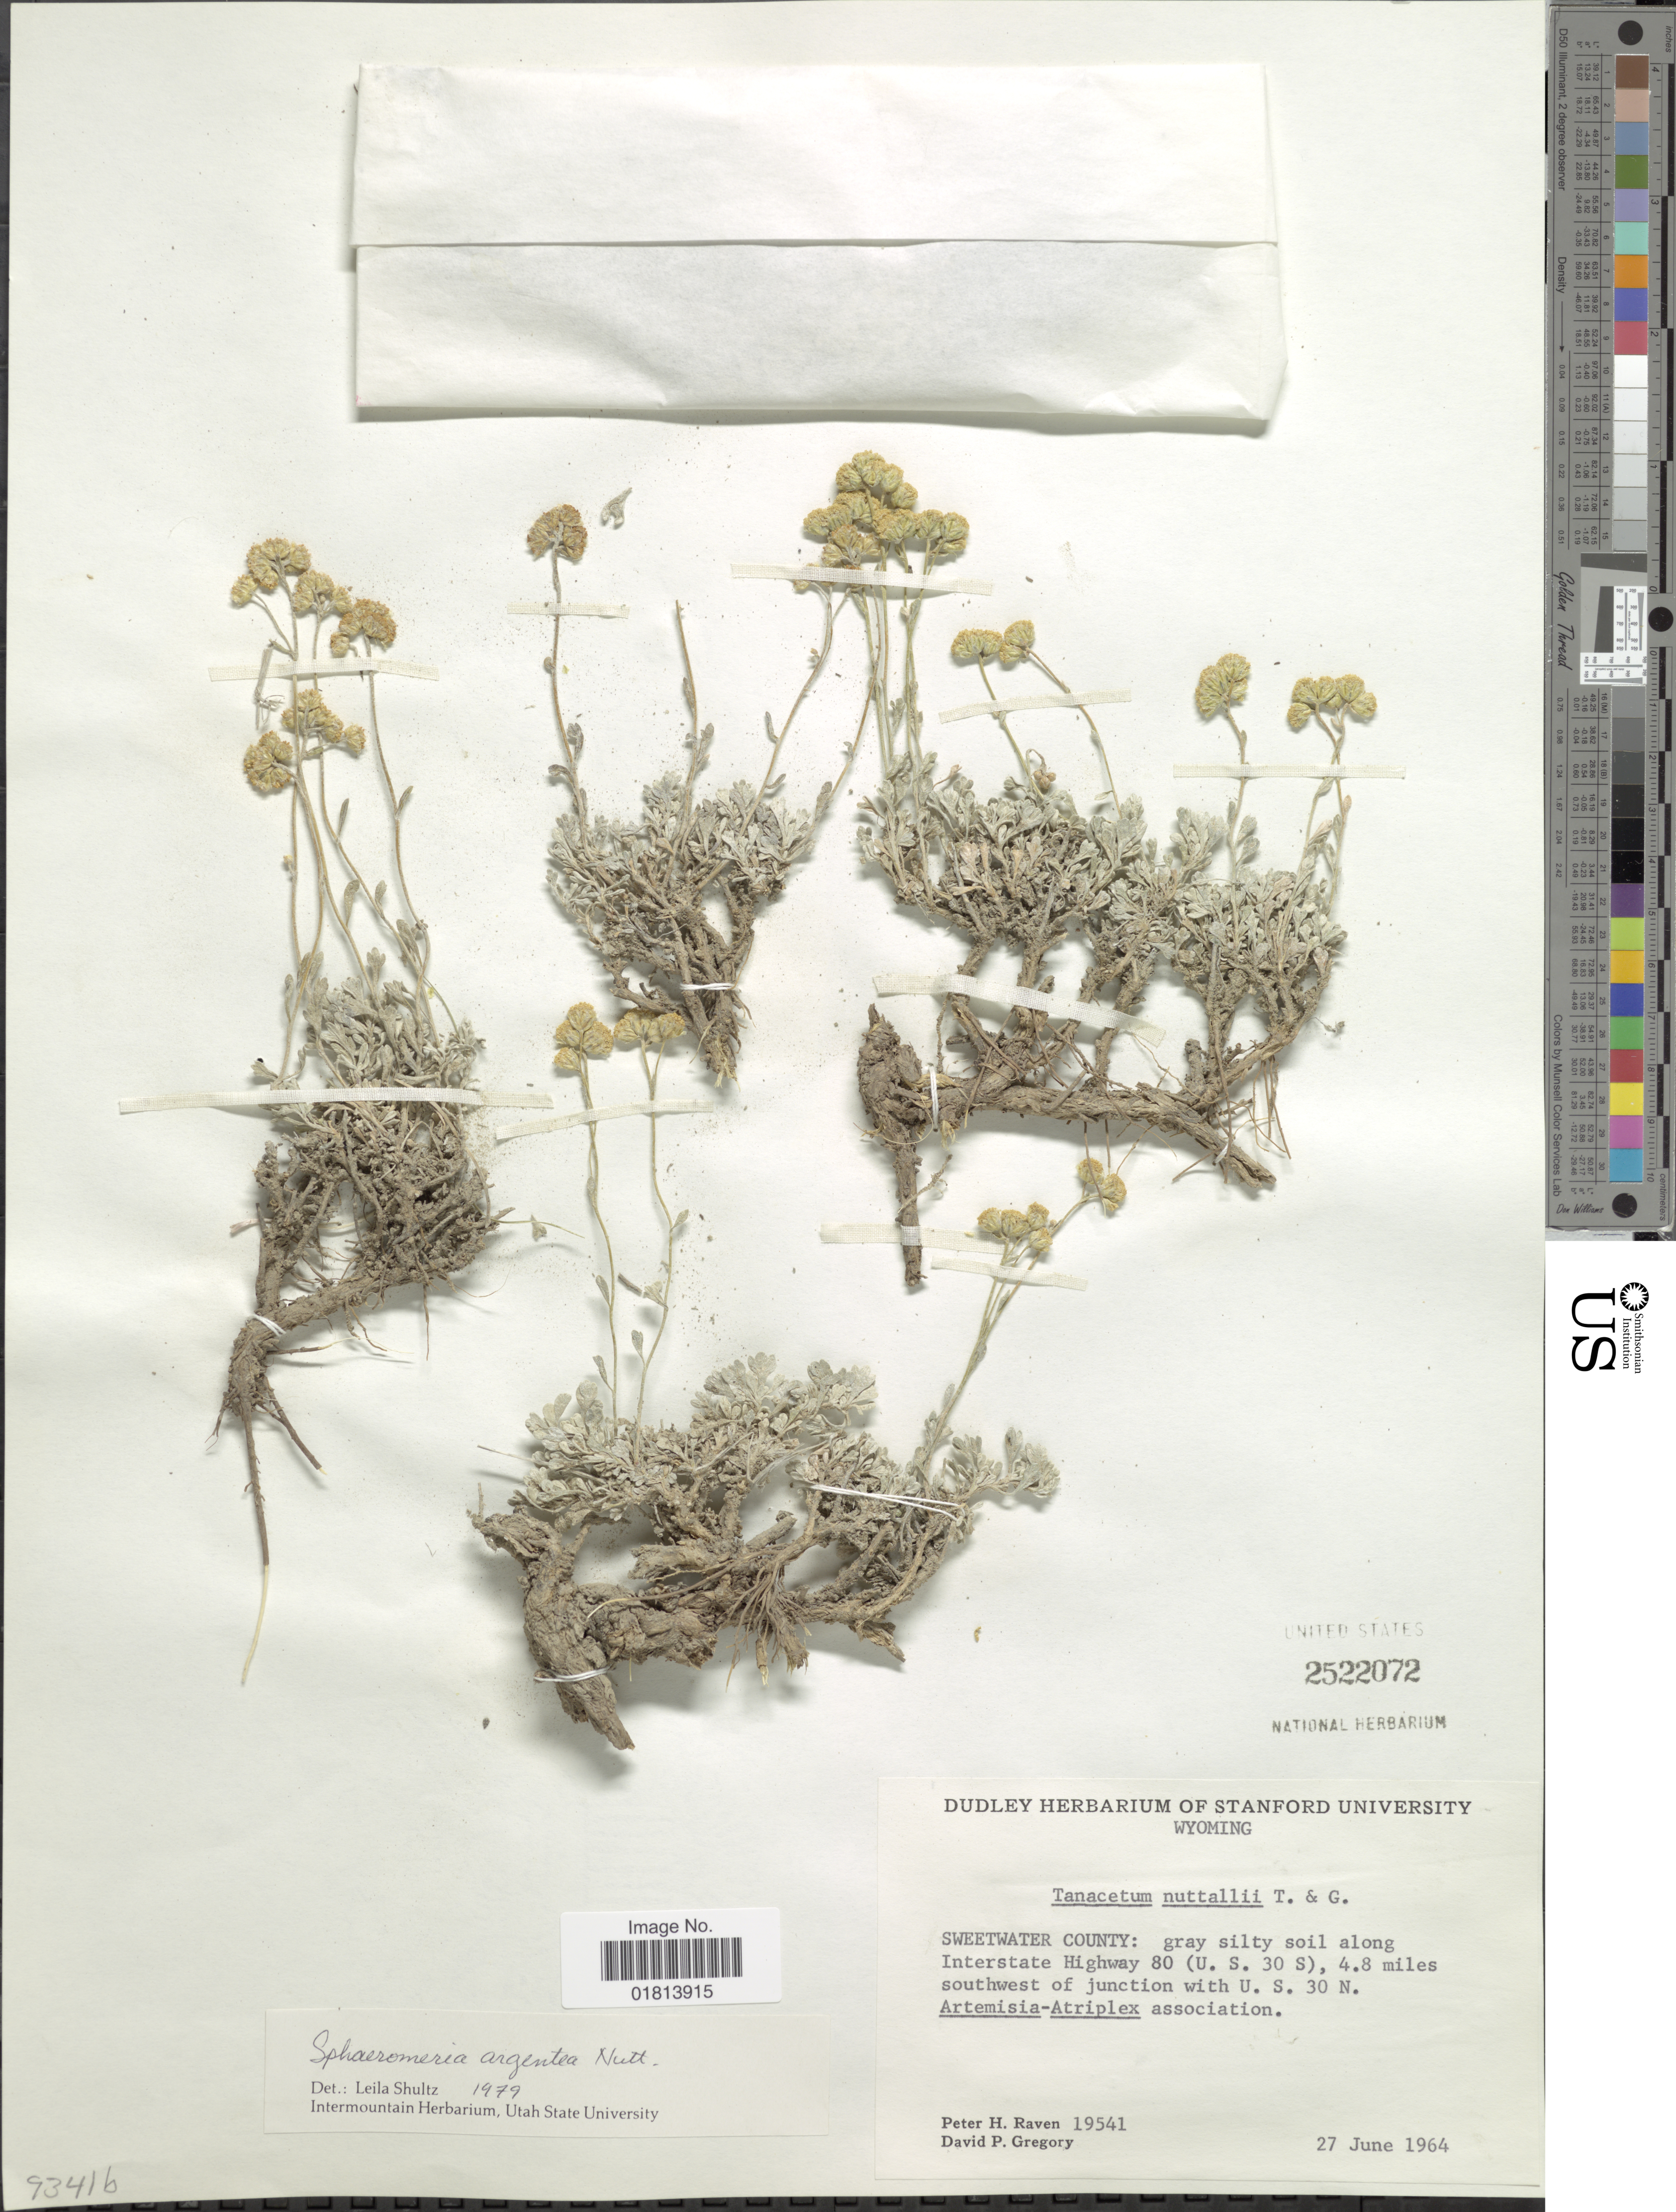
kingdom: Plantae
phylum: Tracheophyta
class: Magnoliopsida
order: Asterales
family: Asteraceae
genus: Sphaeromeria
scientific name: Sphaeromeria argentea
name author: Nutt.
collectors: P. Raven & D. Gregory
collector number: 19541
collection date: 1964-06-27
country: United States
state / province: Wyoming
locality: Sweetwater County: gray silty soil along Interstate Highway 80 (U. S. 30 S), 4.8 miles southwest of junction with U. S. 30 N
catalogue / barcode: US 2522072